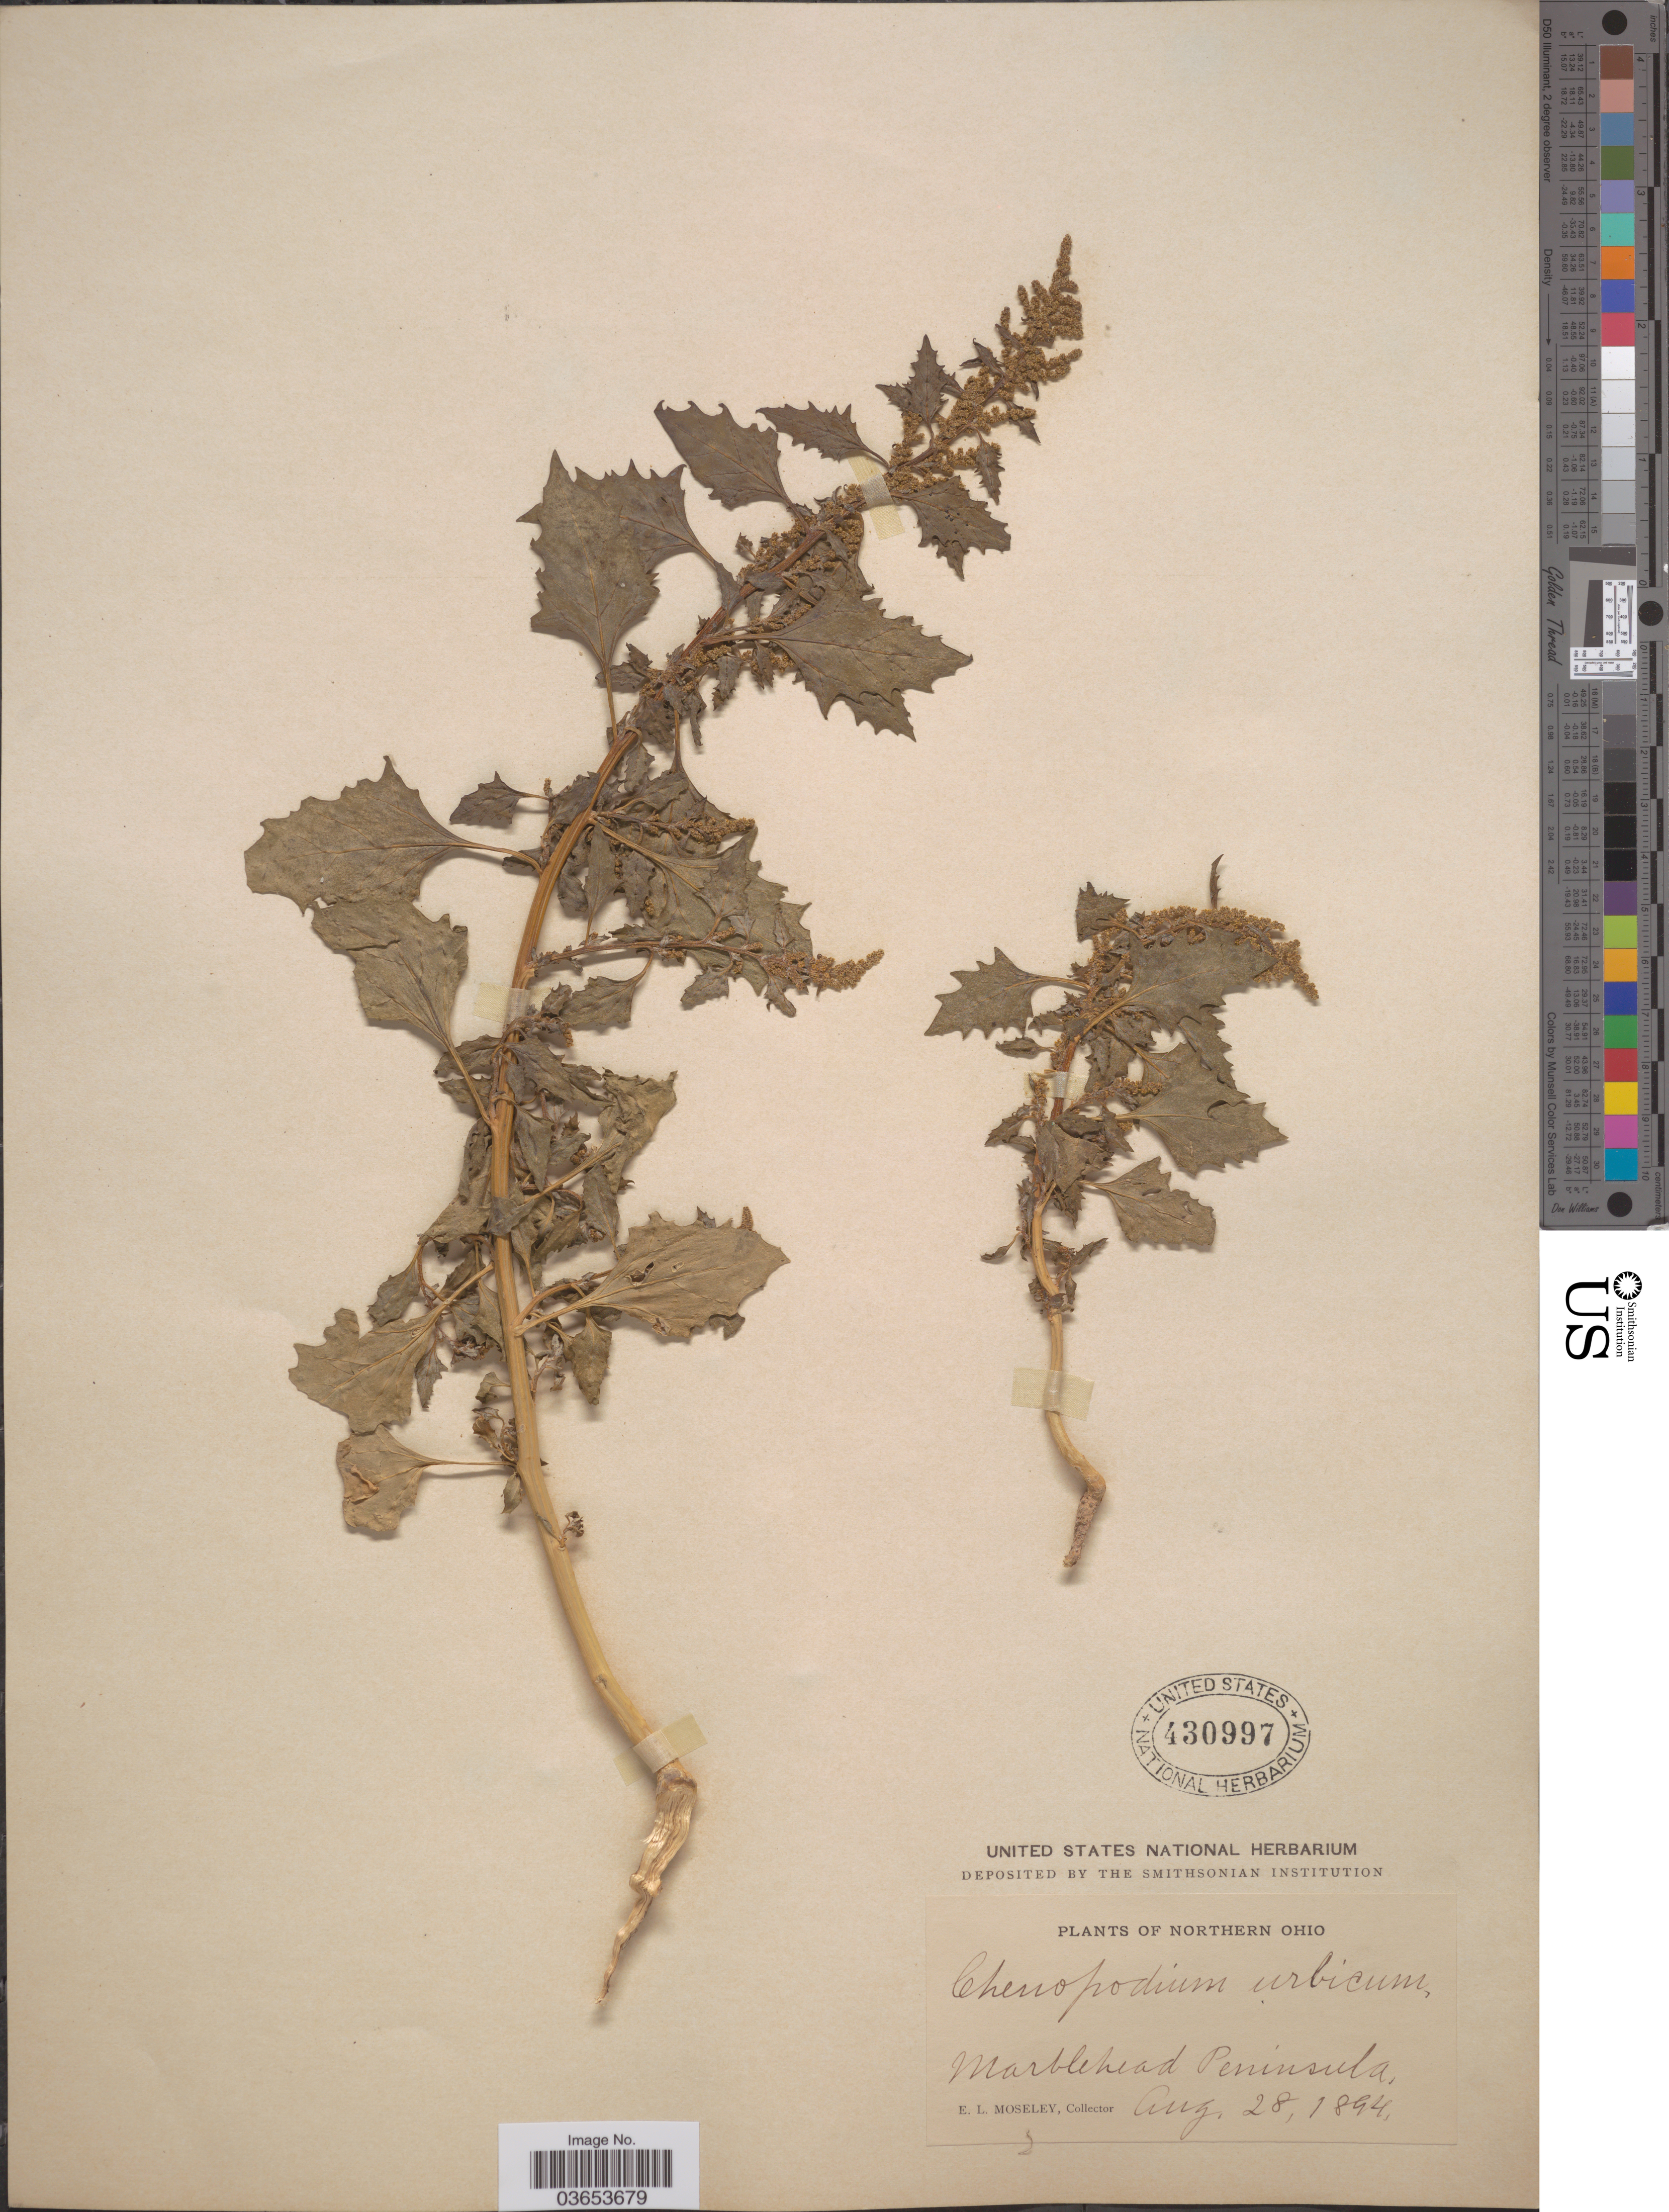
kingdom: Plantae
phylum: Tracheophyta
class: Magnoliopsida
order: Caryophyllales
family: Amaranthaceae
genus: Chenopodium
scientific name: Chenopodium murale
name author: L.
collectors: E. Moseley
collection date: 1894-08-28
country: United States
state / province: Ohio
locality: Northern Ohio. Marblehead Peninsula.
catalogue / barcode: US 430997